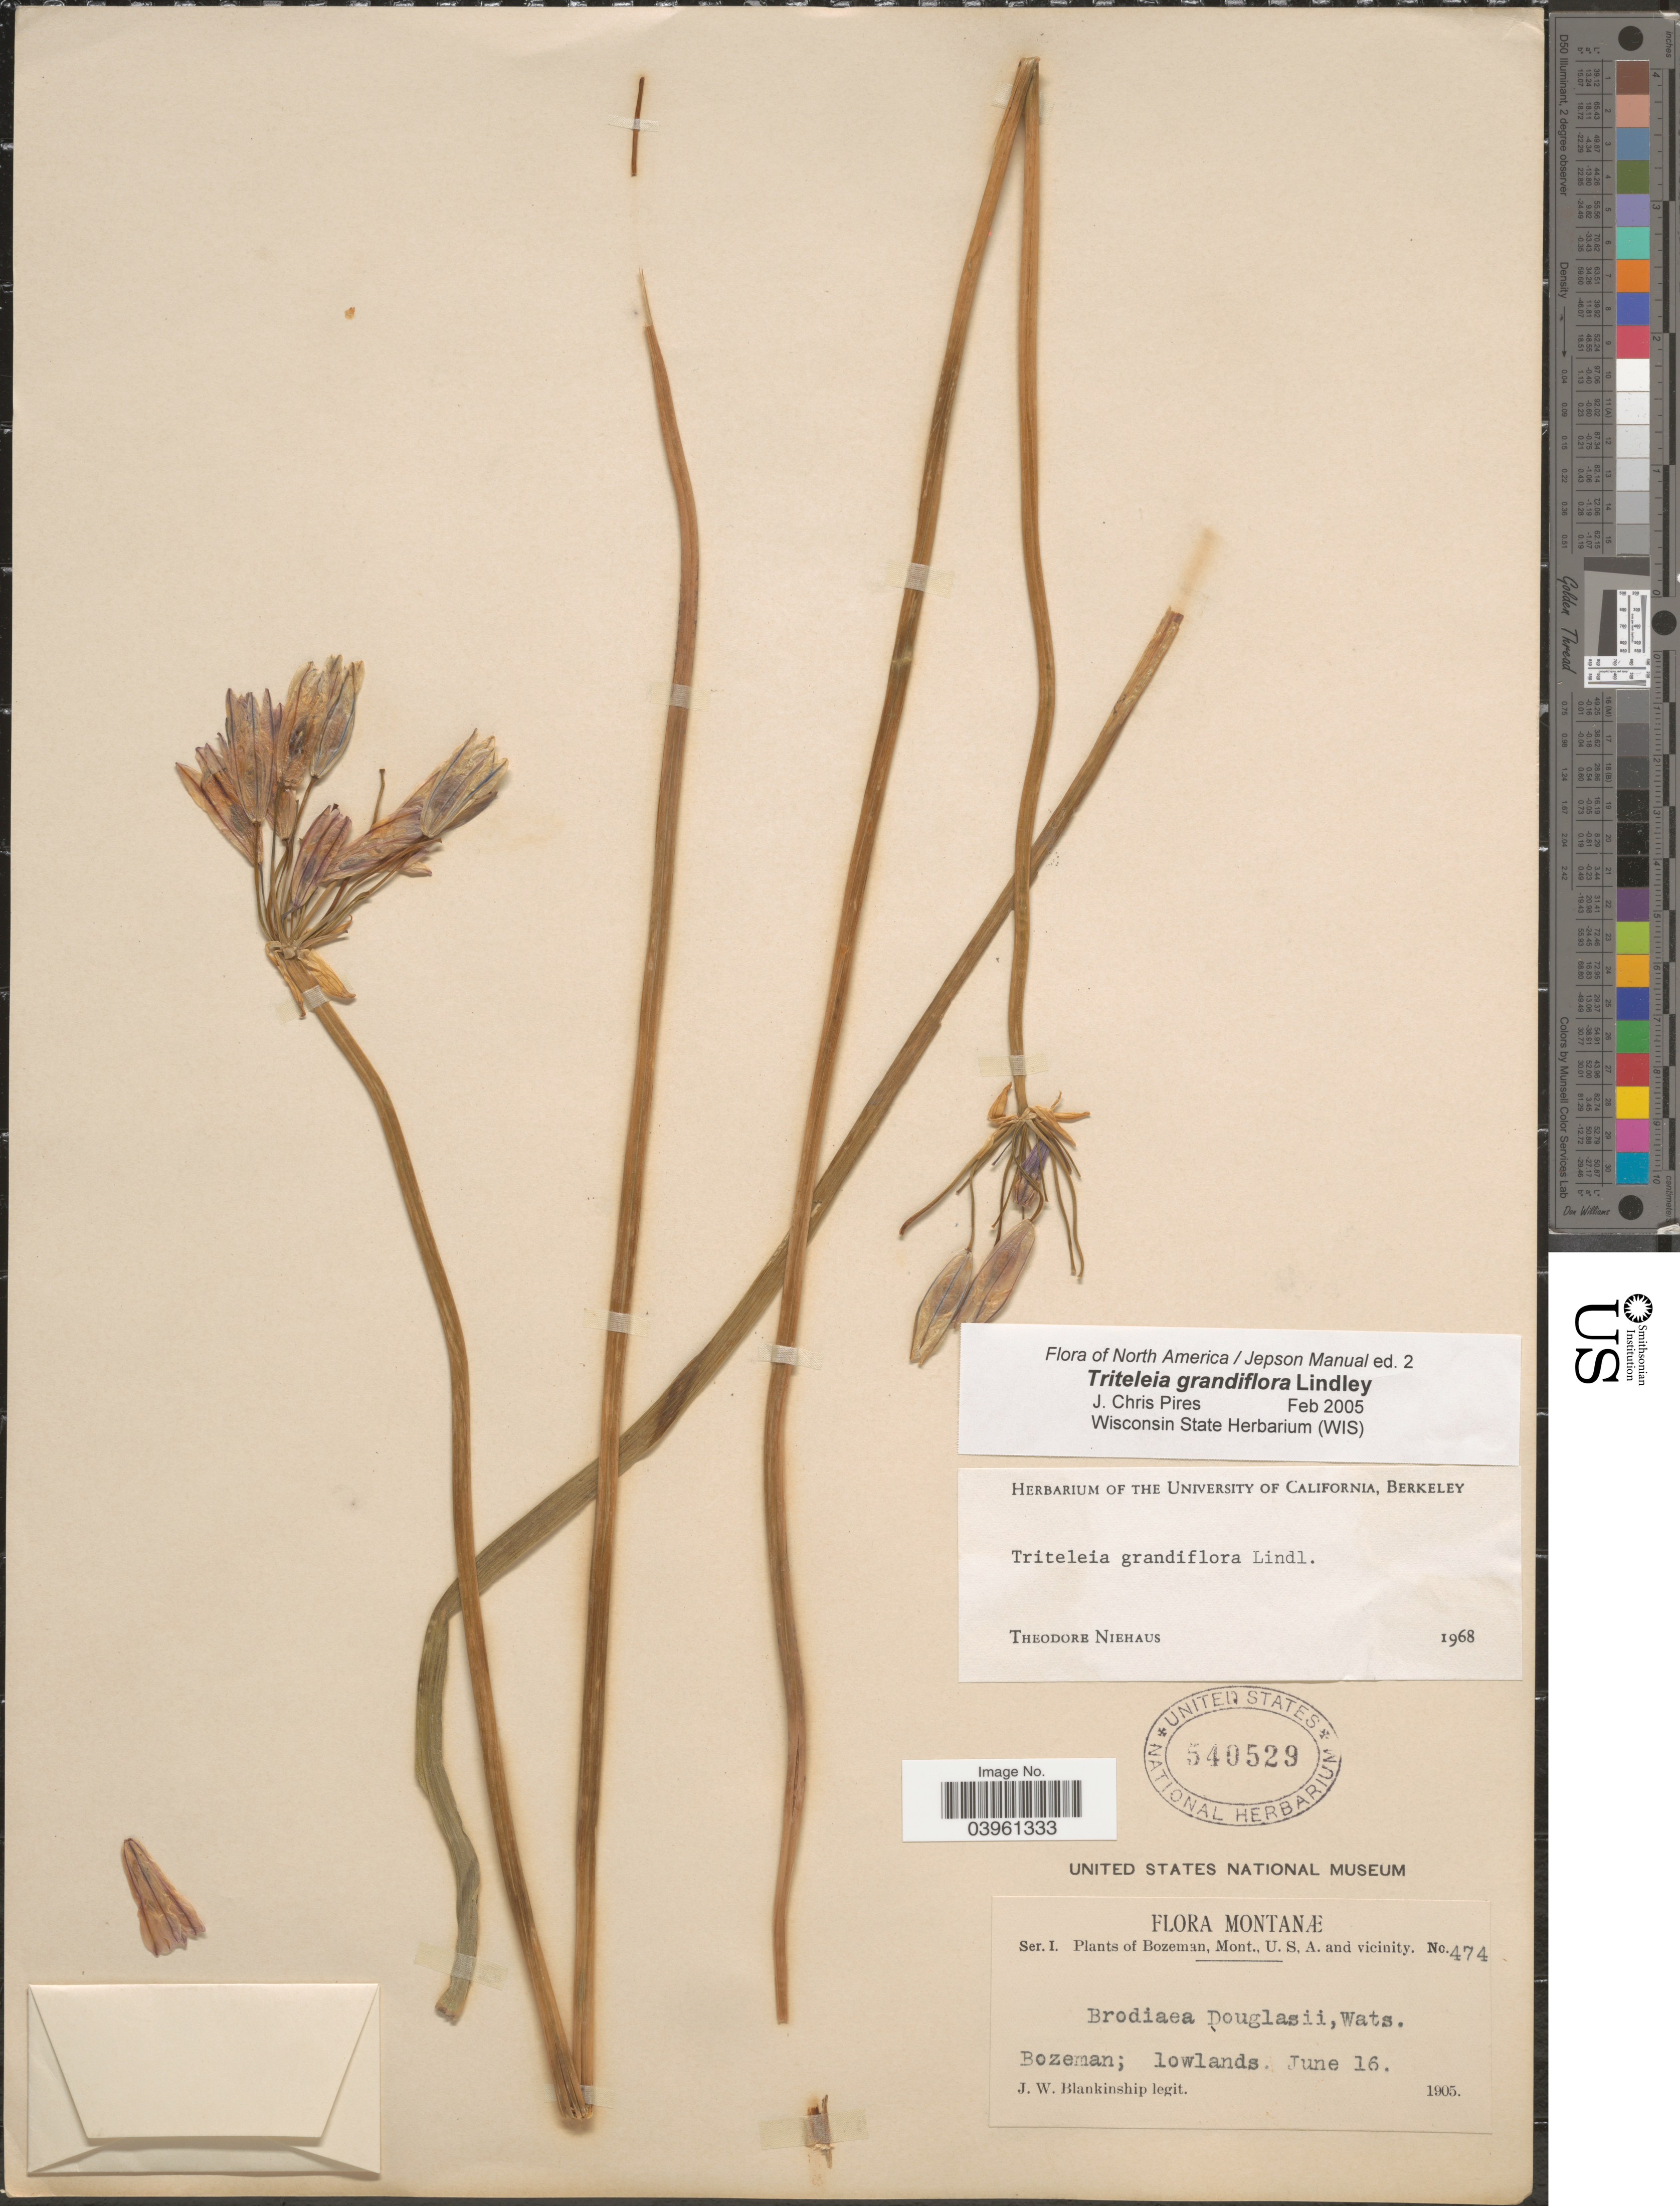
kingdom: Plantae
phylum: Tracheophyta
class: Liliopsida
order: Asparagales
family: Asparagaceae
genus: Triteleia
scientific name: Triteleia grandiflora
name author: Lindl.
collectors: J. W. Blankinship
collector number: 474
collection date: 1905-06-16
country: United States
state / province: Montana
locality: Bozeman and vicinity. Bozeman.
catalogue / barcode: US 540529